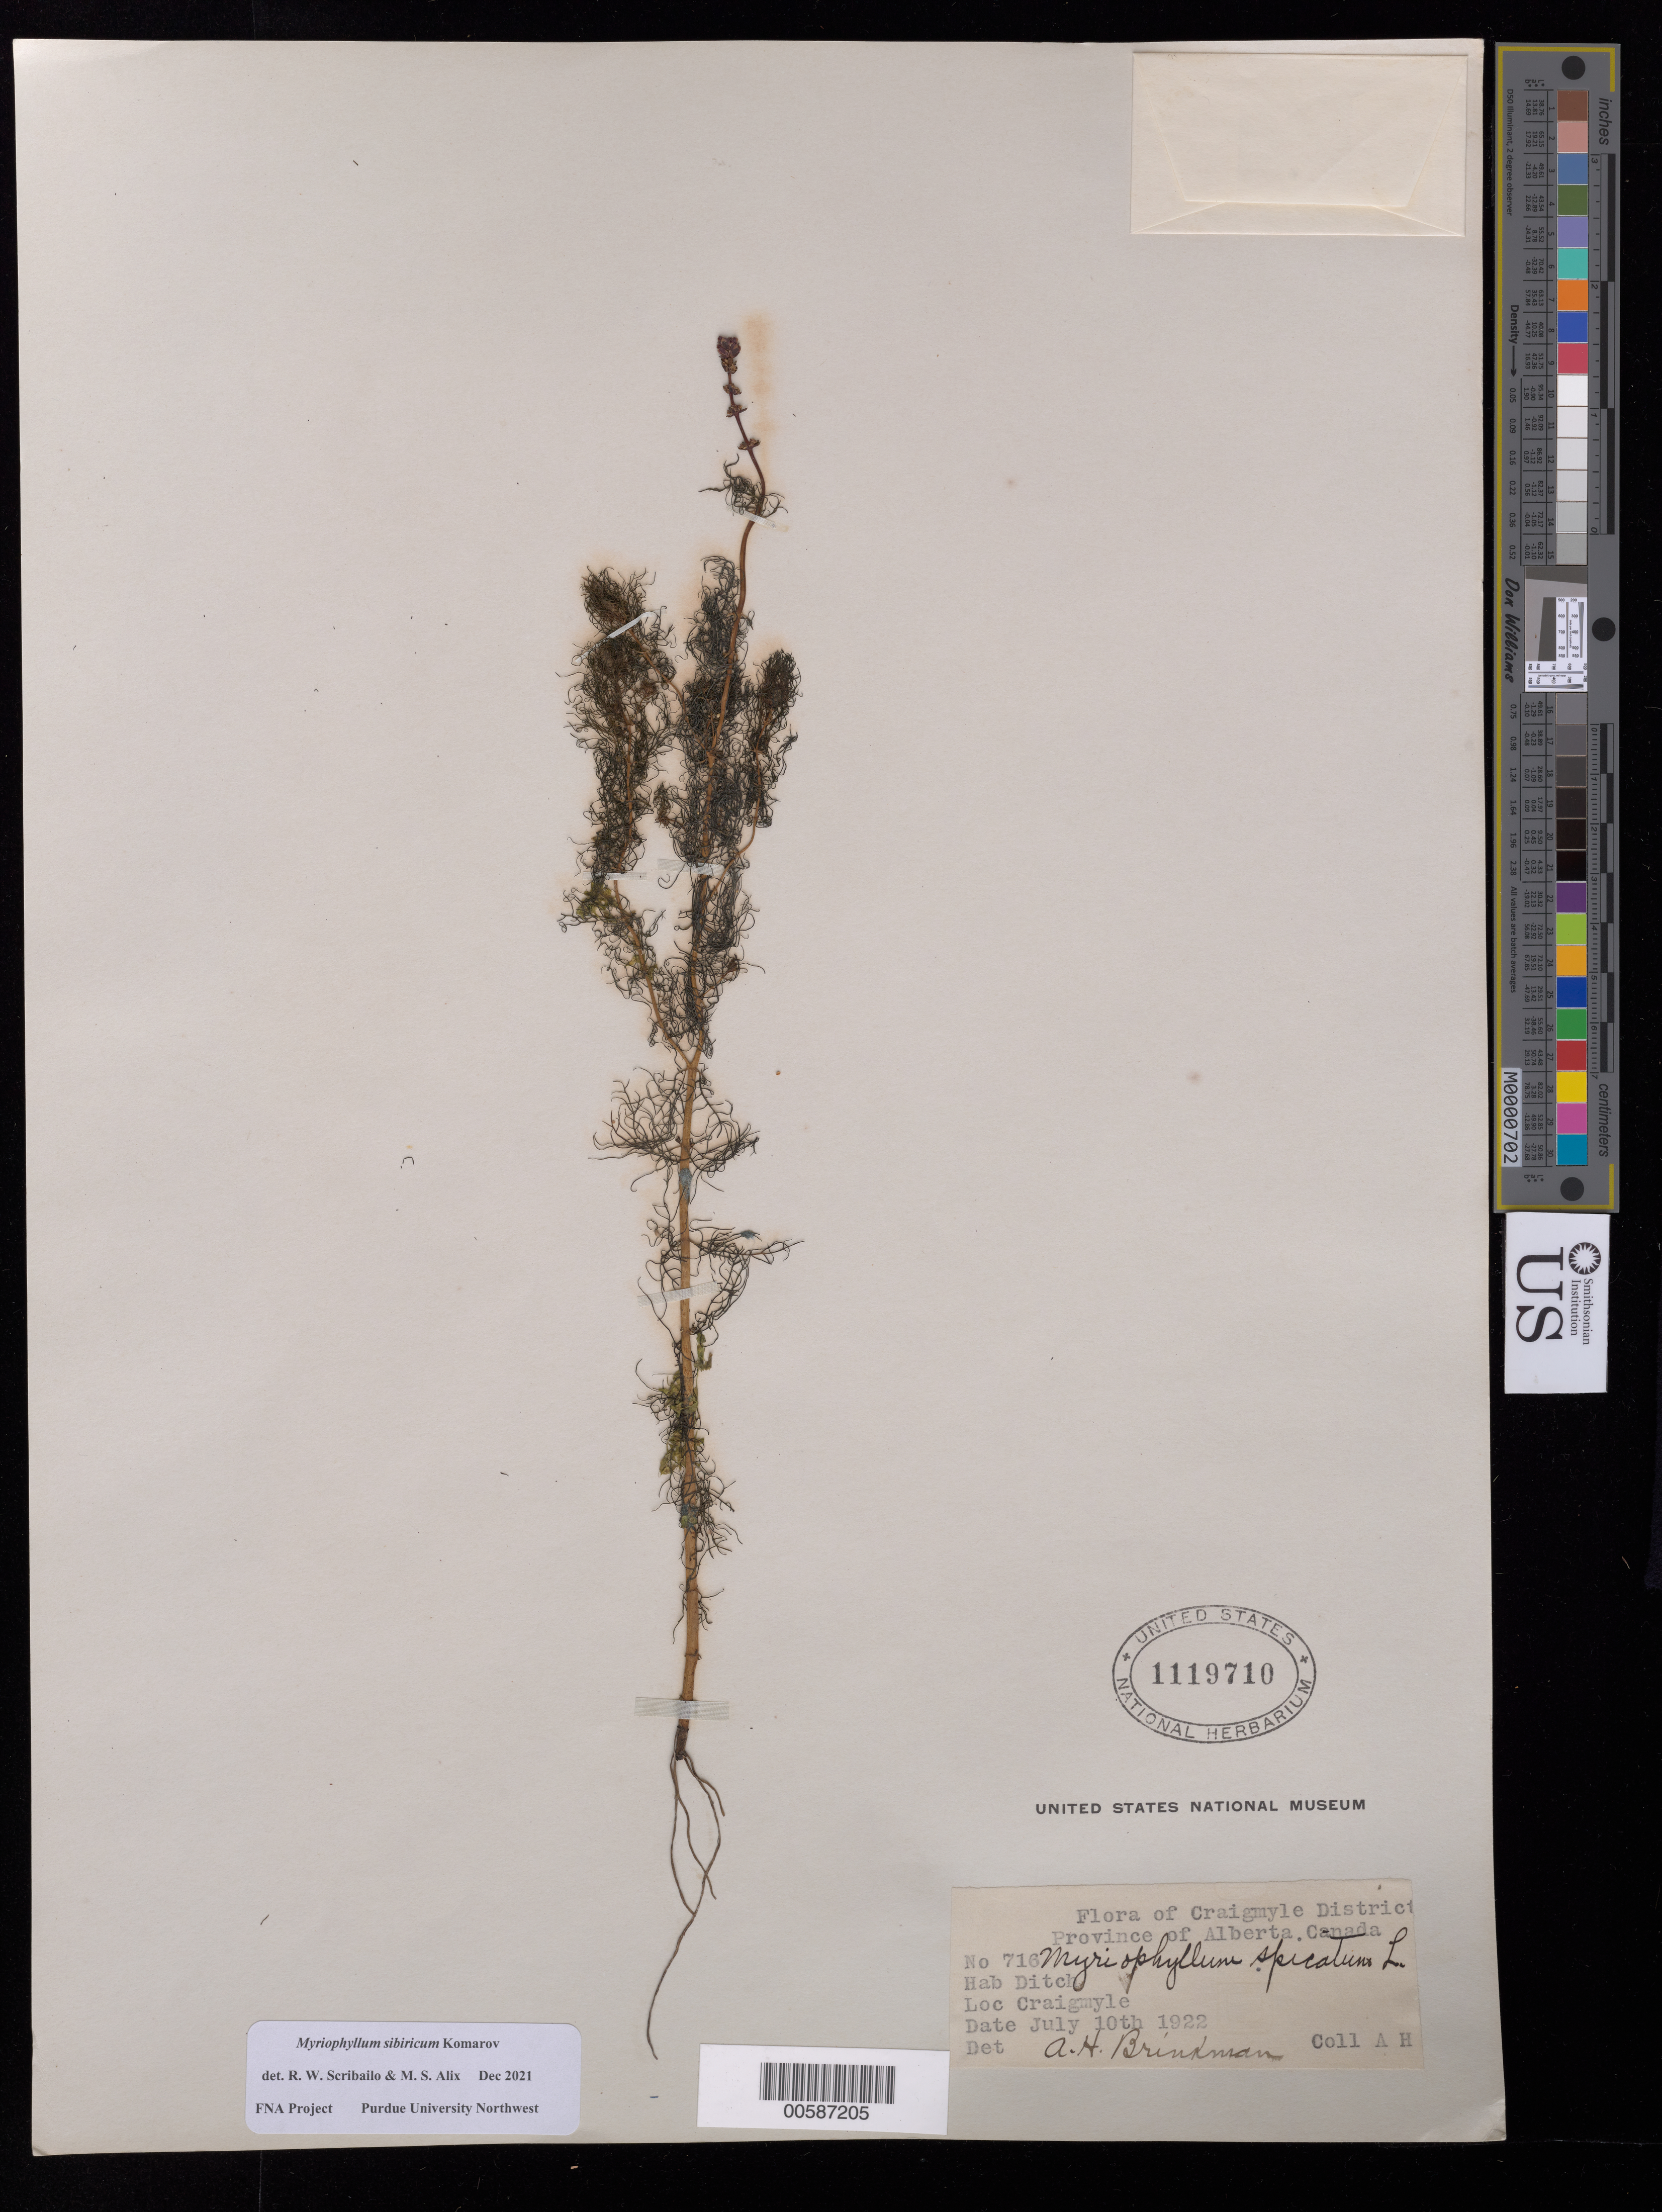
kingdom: Plantae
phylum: Tracheophyta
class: Magnoliopsida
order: Saxifragales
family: Haloragaceae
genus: Myriophyllum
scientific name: Myriophyllum sibiricum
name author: Kom.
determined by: Scribailo, R. W.; Alix, M. S.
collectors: A. Brinkman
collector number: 716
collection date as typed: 10 Jul 1922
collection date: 1922-07-10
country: Canada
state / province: Alberta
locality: Craigmyle Lake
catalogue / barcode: US 1119710